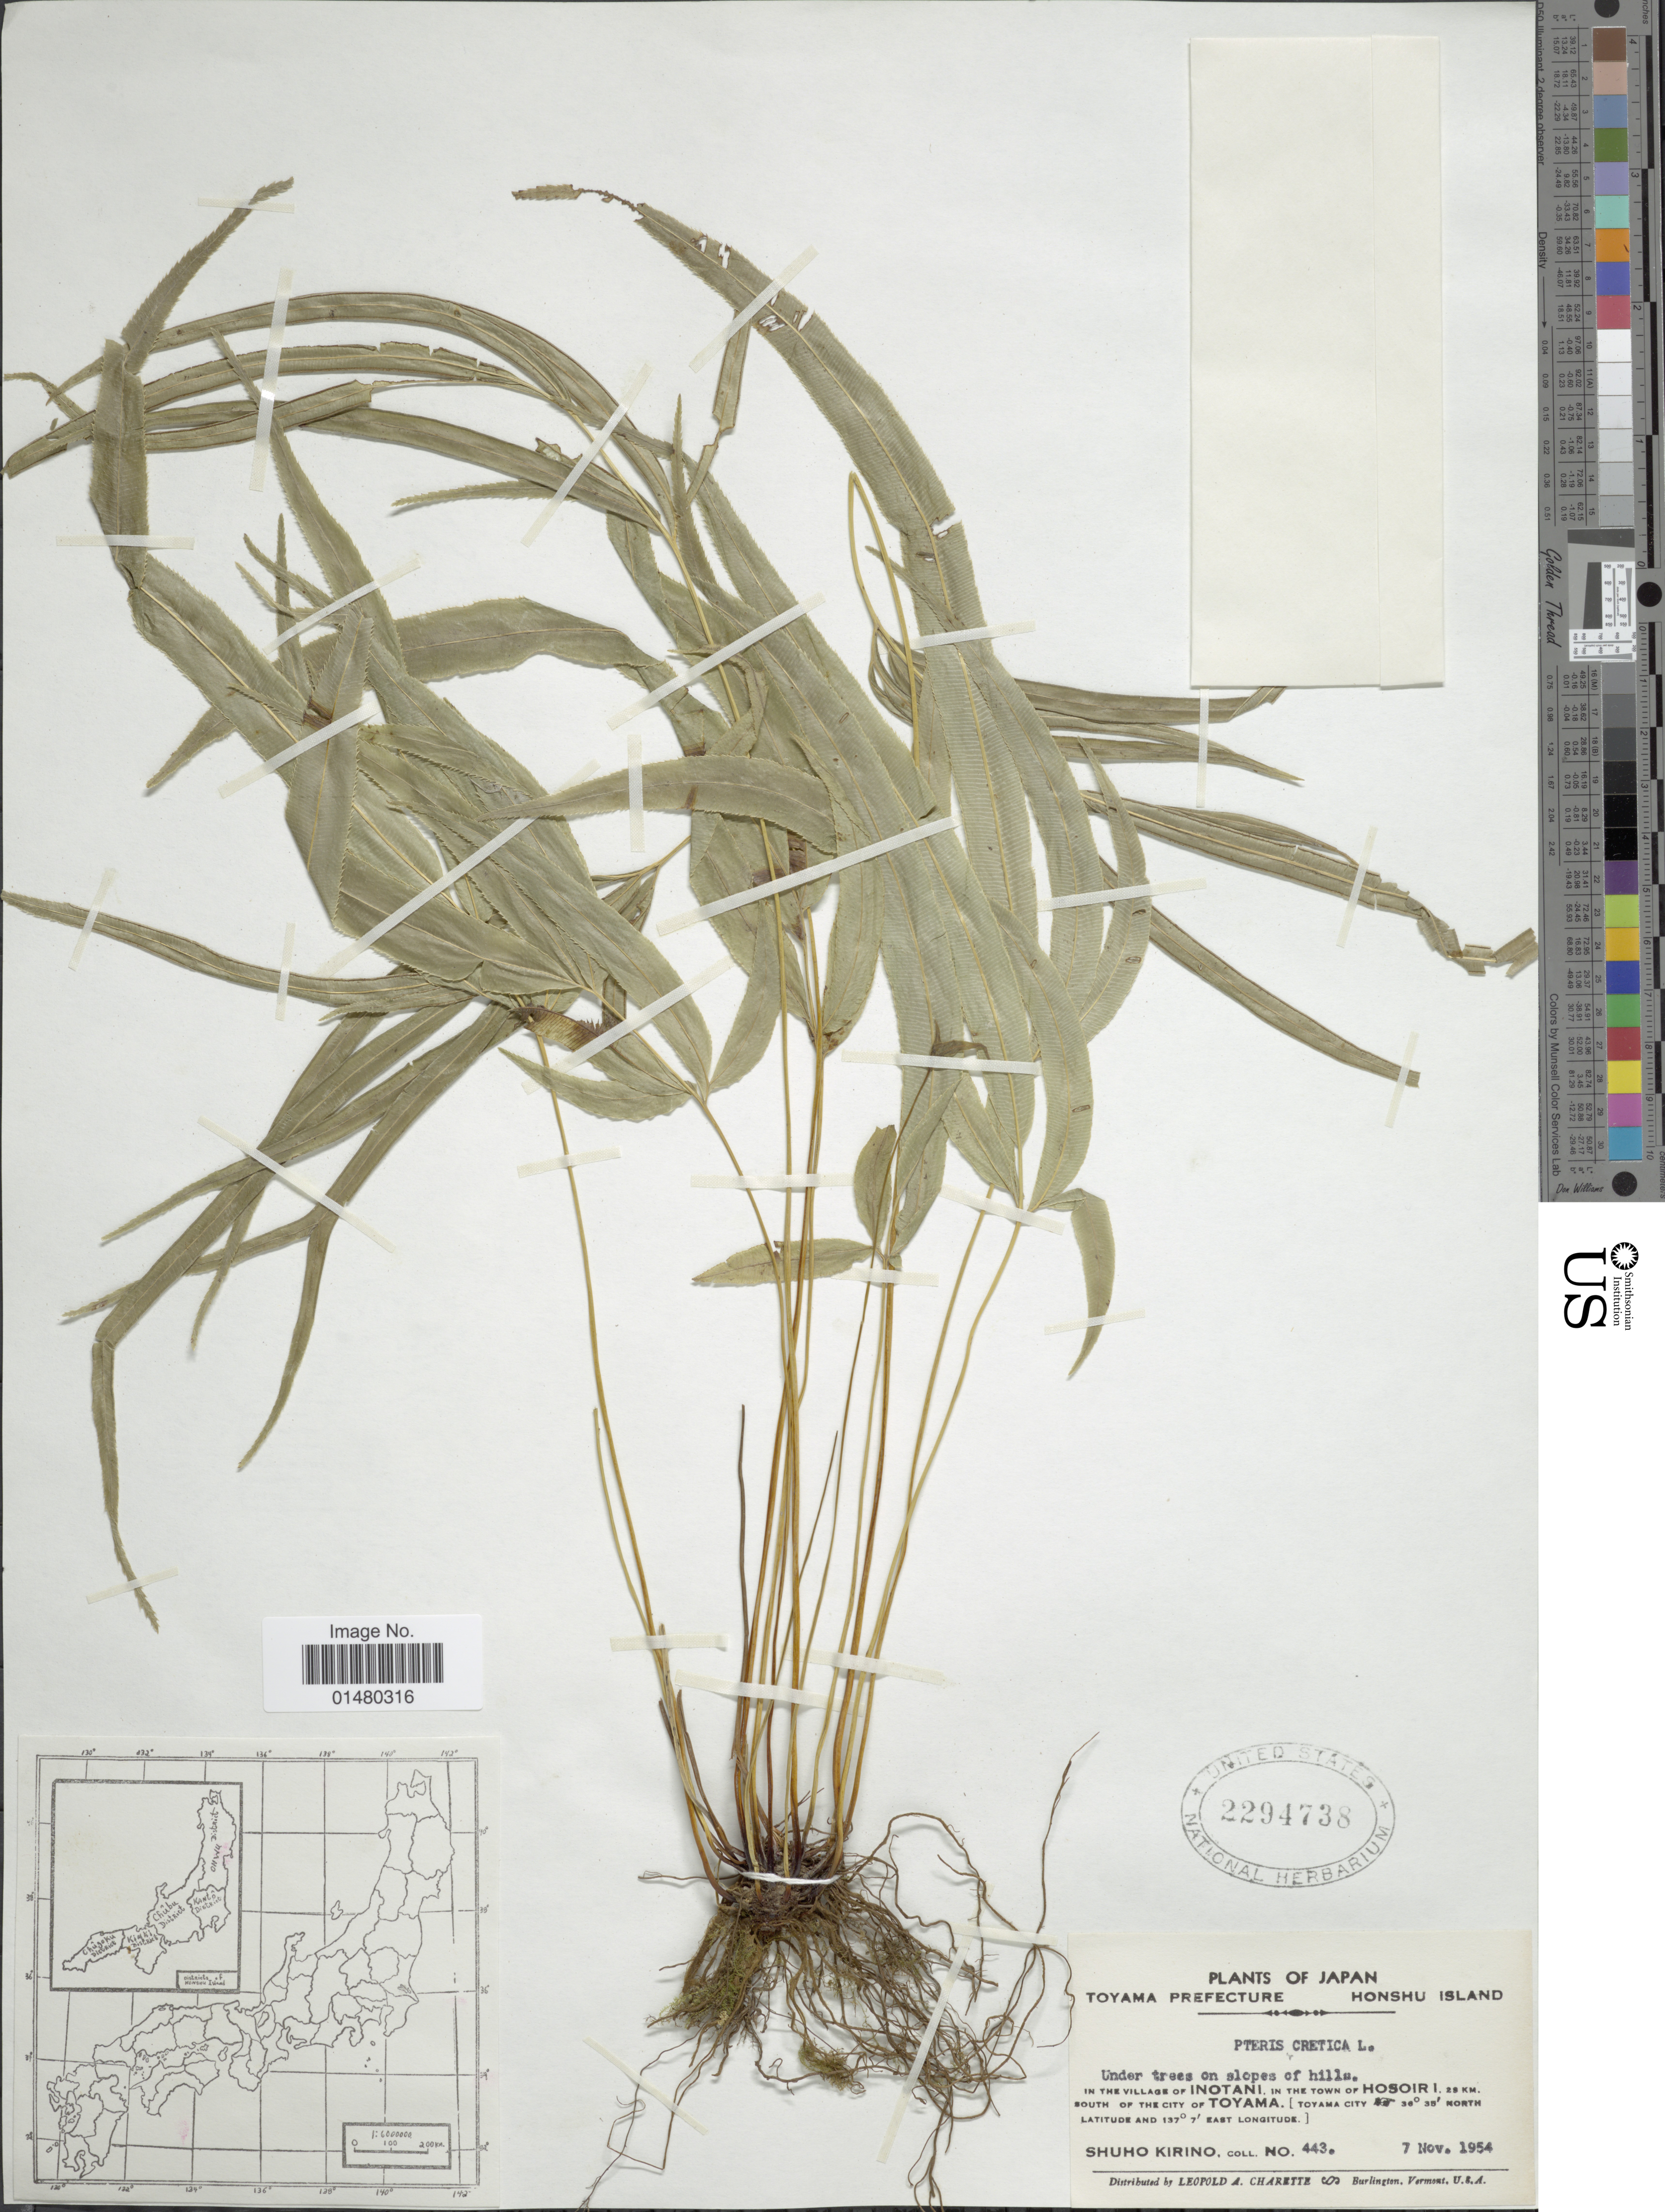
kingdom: Plantae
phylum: Tracheophyta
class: Polypodiopsida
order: Polypodiales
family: Pteridaceae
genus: Pteris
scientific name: Pteris cretica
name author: L.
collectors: S. Kirino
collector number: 443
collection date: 1954-11-07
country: Japan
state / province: Toyama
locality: Toyama Prefecture, Hinshu Island, Under trees on slopes of hills in the village of Inoyani, in the town of Hosoir I, 28 km. south of the city of Toyama [Toyama city]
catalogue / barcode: US 2294738